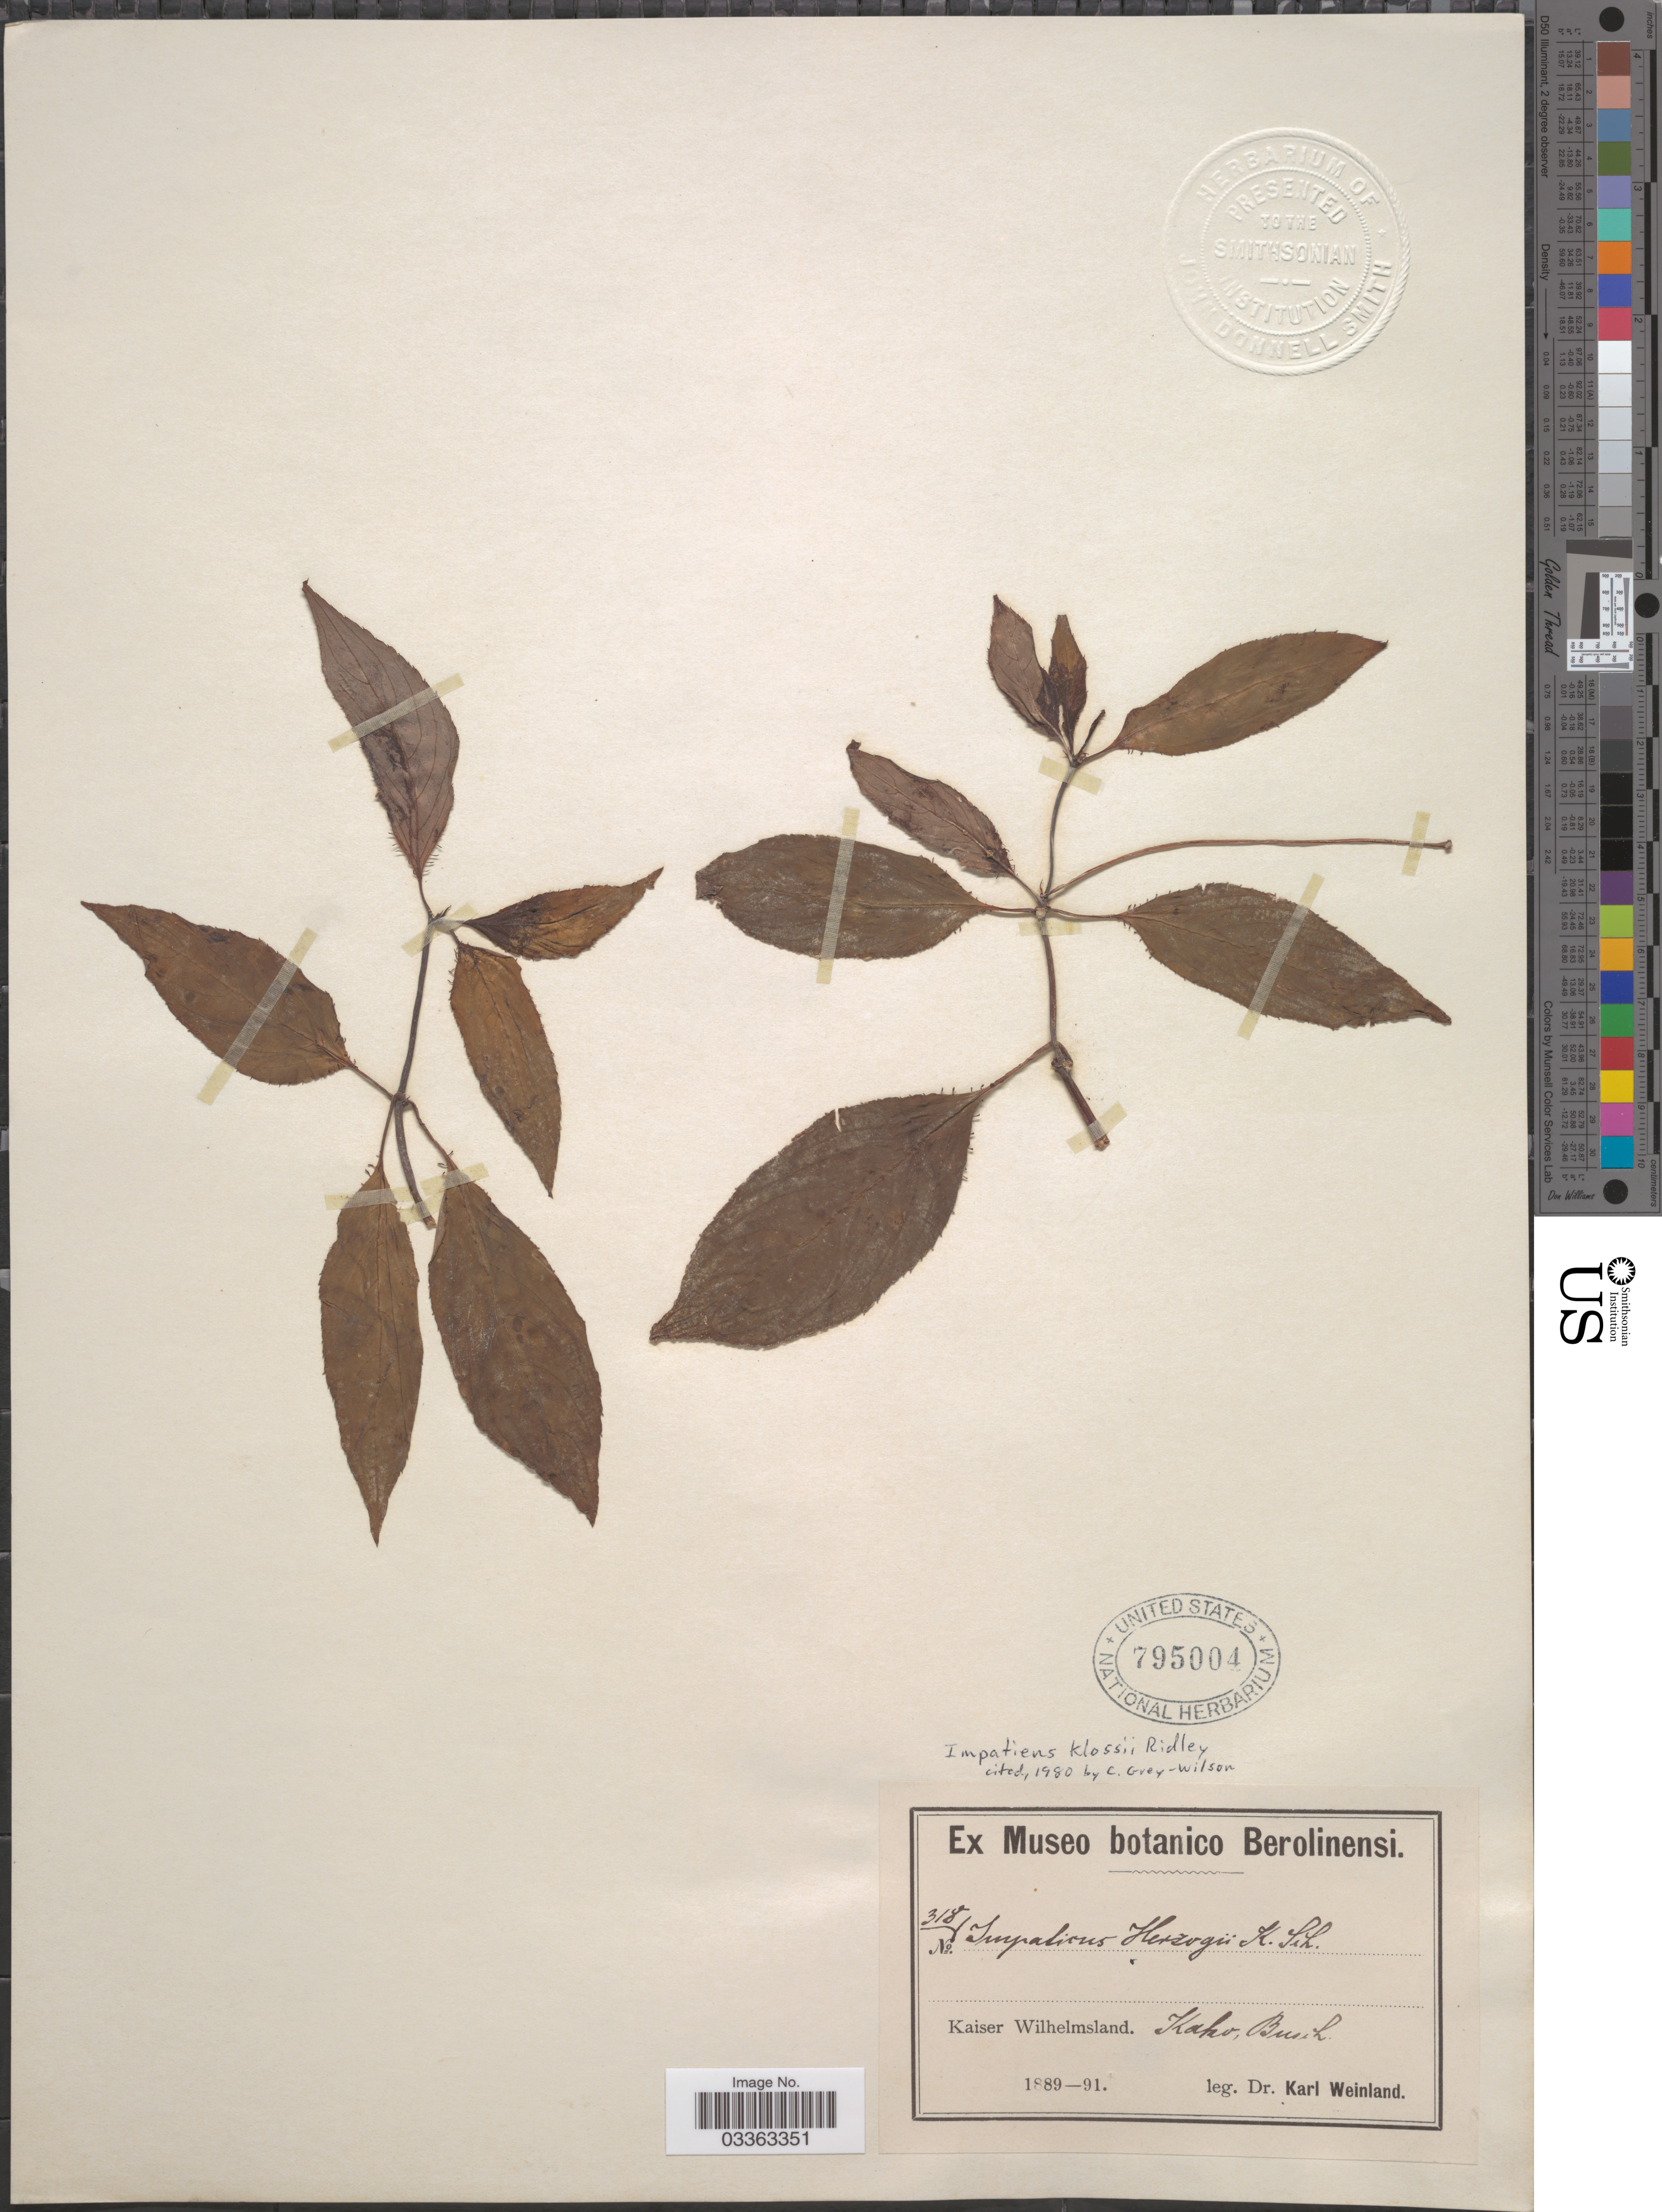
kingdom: Plantae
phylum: Tracheophyta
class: Magnoliopsida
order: Ericales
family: Balsaminaceae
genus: Impatiens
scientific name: Impatiens klossii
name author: Ridl.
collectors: K. Weinland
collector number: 318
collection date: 1889/1891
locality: Kaiser Wilhelmstad. Kako, Bush. [interpreted]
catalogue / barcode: US 795004